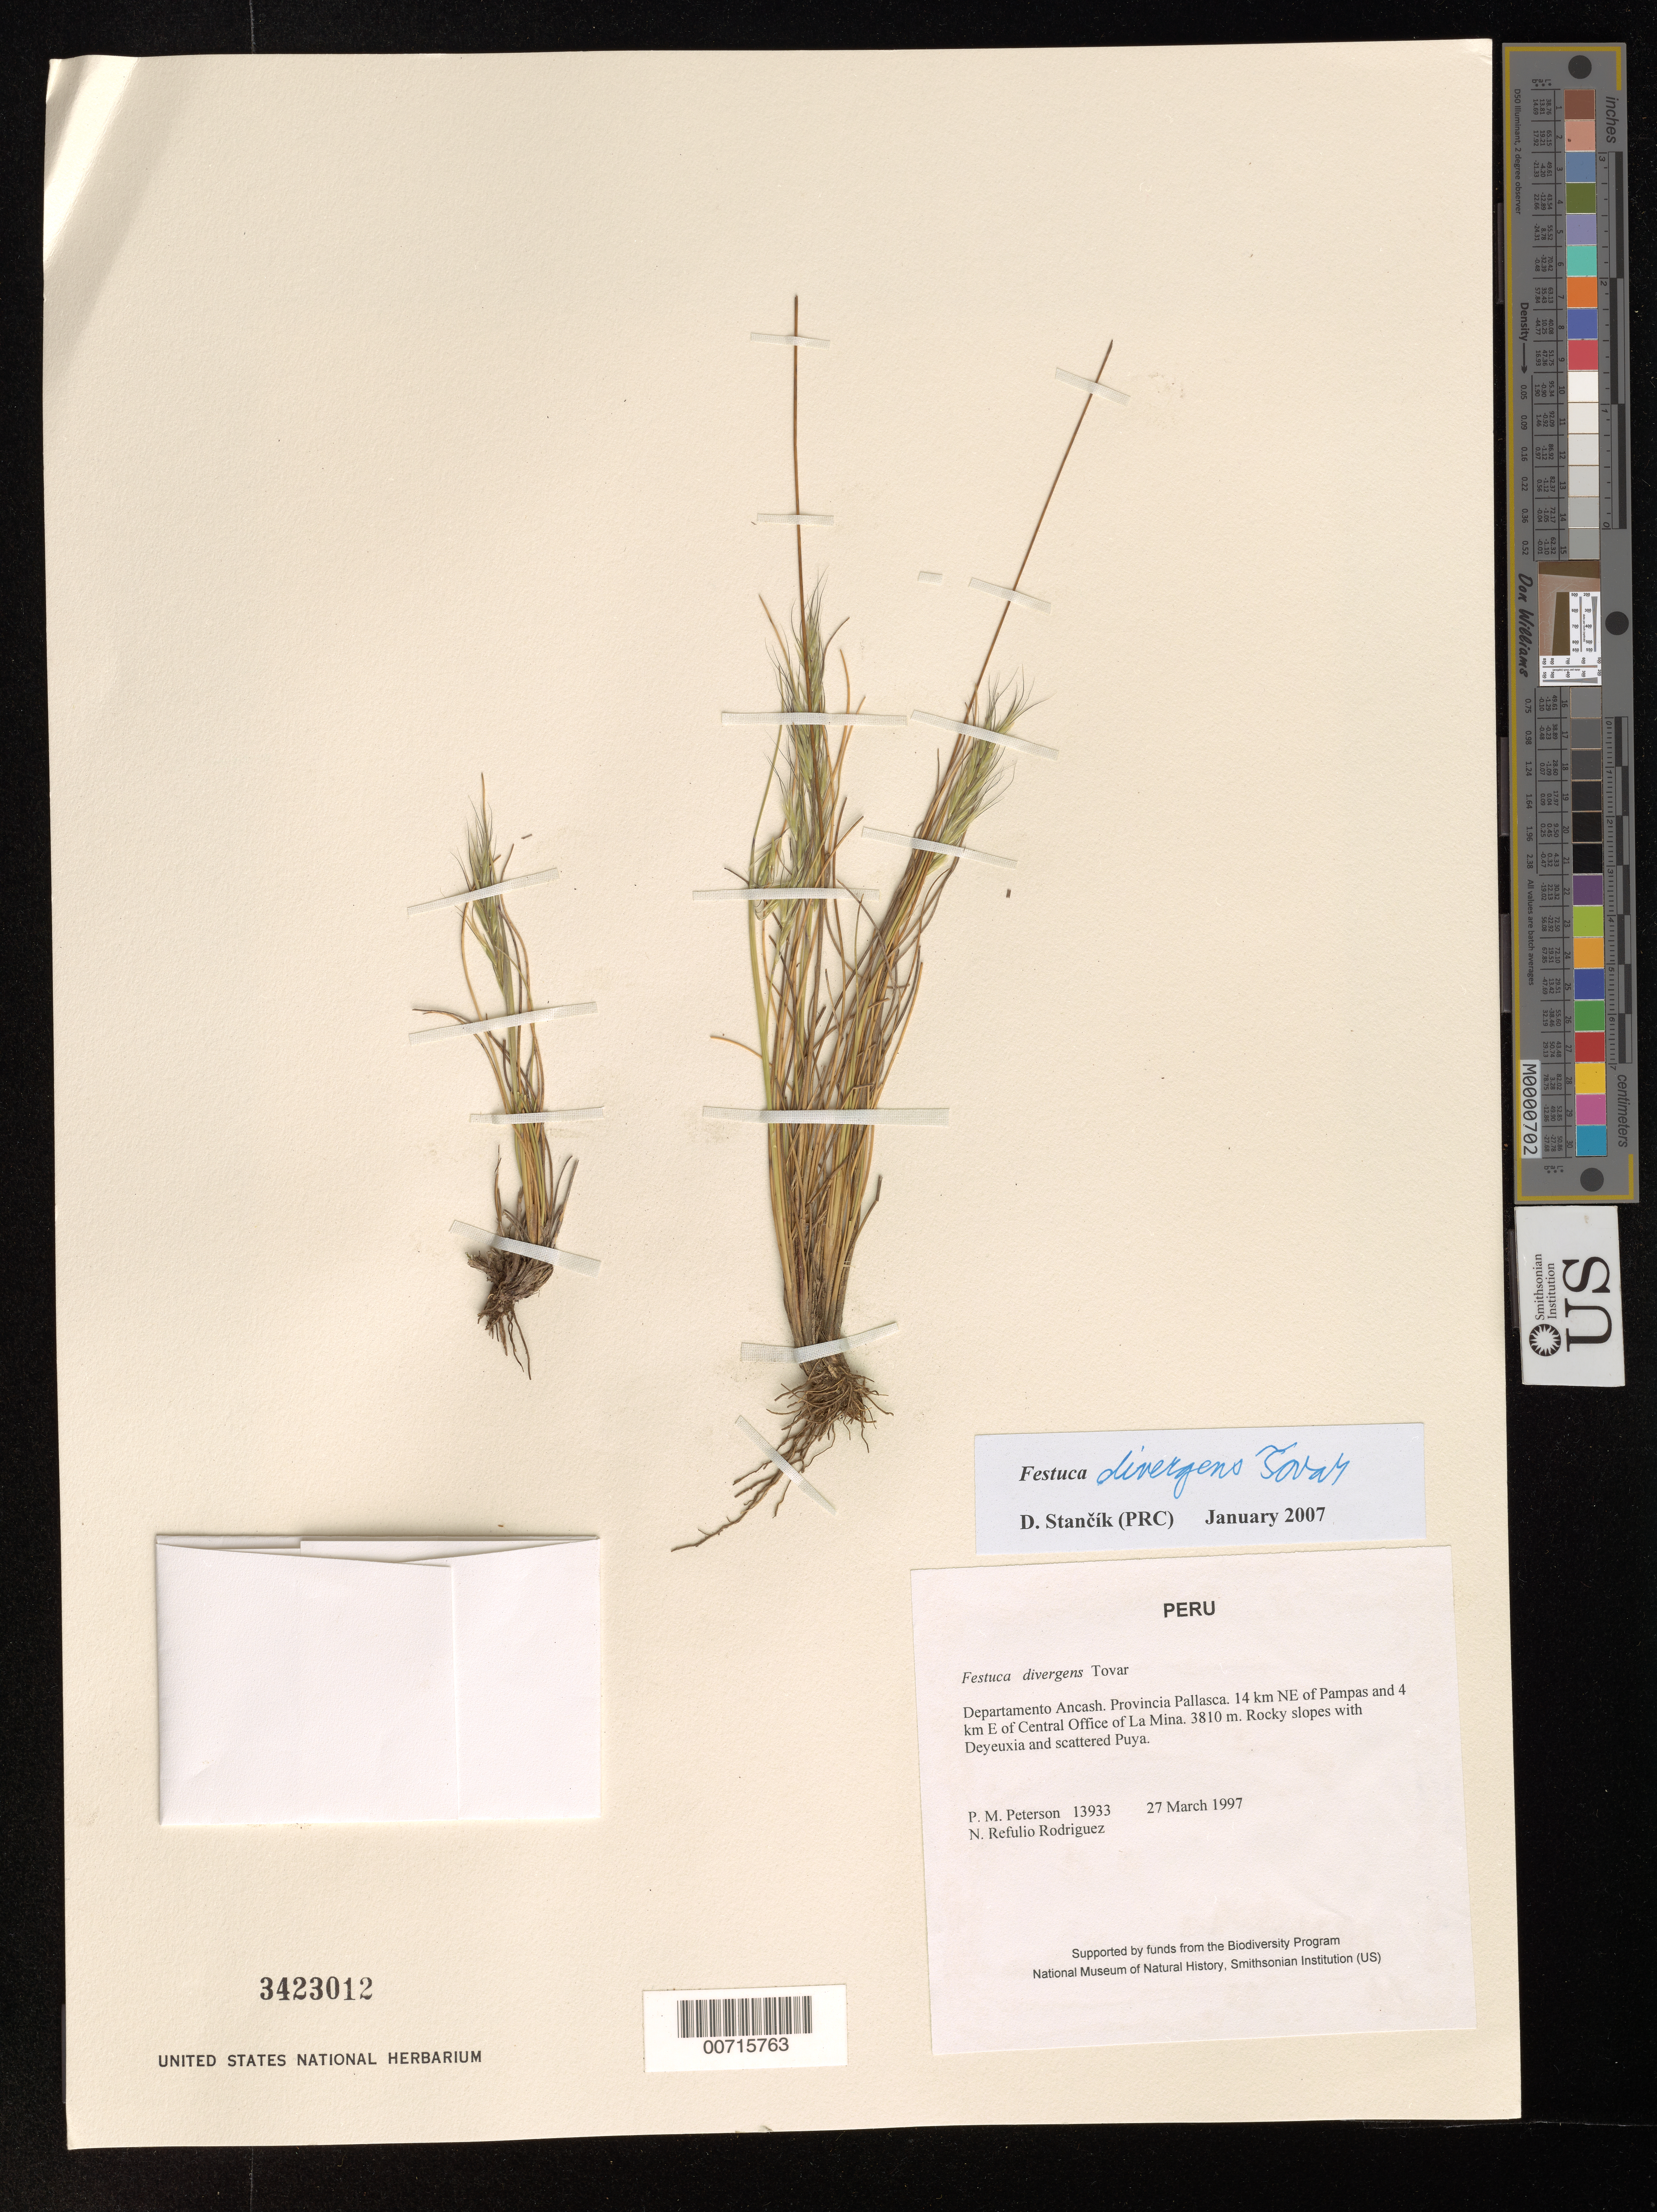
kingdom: Plantae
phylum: Tracheophyta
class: Liliopsida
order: Poales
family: Poaceae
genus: Festuca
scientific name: Festuca divergens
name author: Tovar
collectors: P. M. Peterson & N. Refulio-Rodríguez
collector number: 13933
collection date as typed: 27 Mar 1997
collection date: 1997-03-27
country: Peru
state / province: Ancash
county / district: Pallasca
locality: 14 km NE of Pampas and 4 km E of Central Office of La Mina.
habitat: Rocky slopes with Deyeuxia and scattered Puya.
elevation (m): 3810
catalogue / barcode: US 3423012